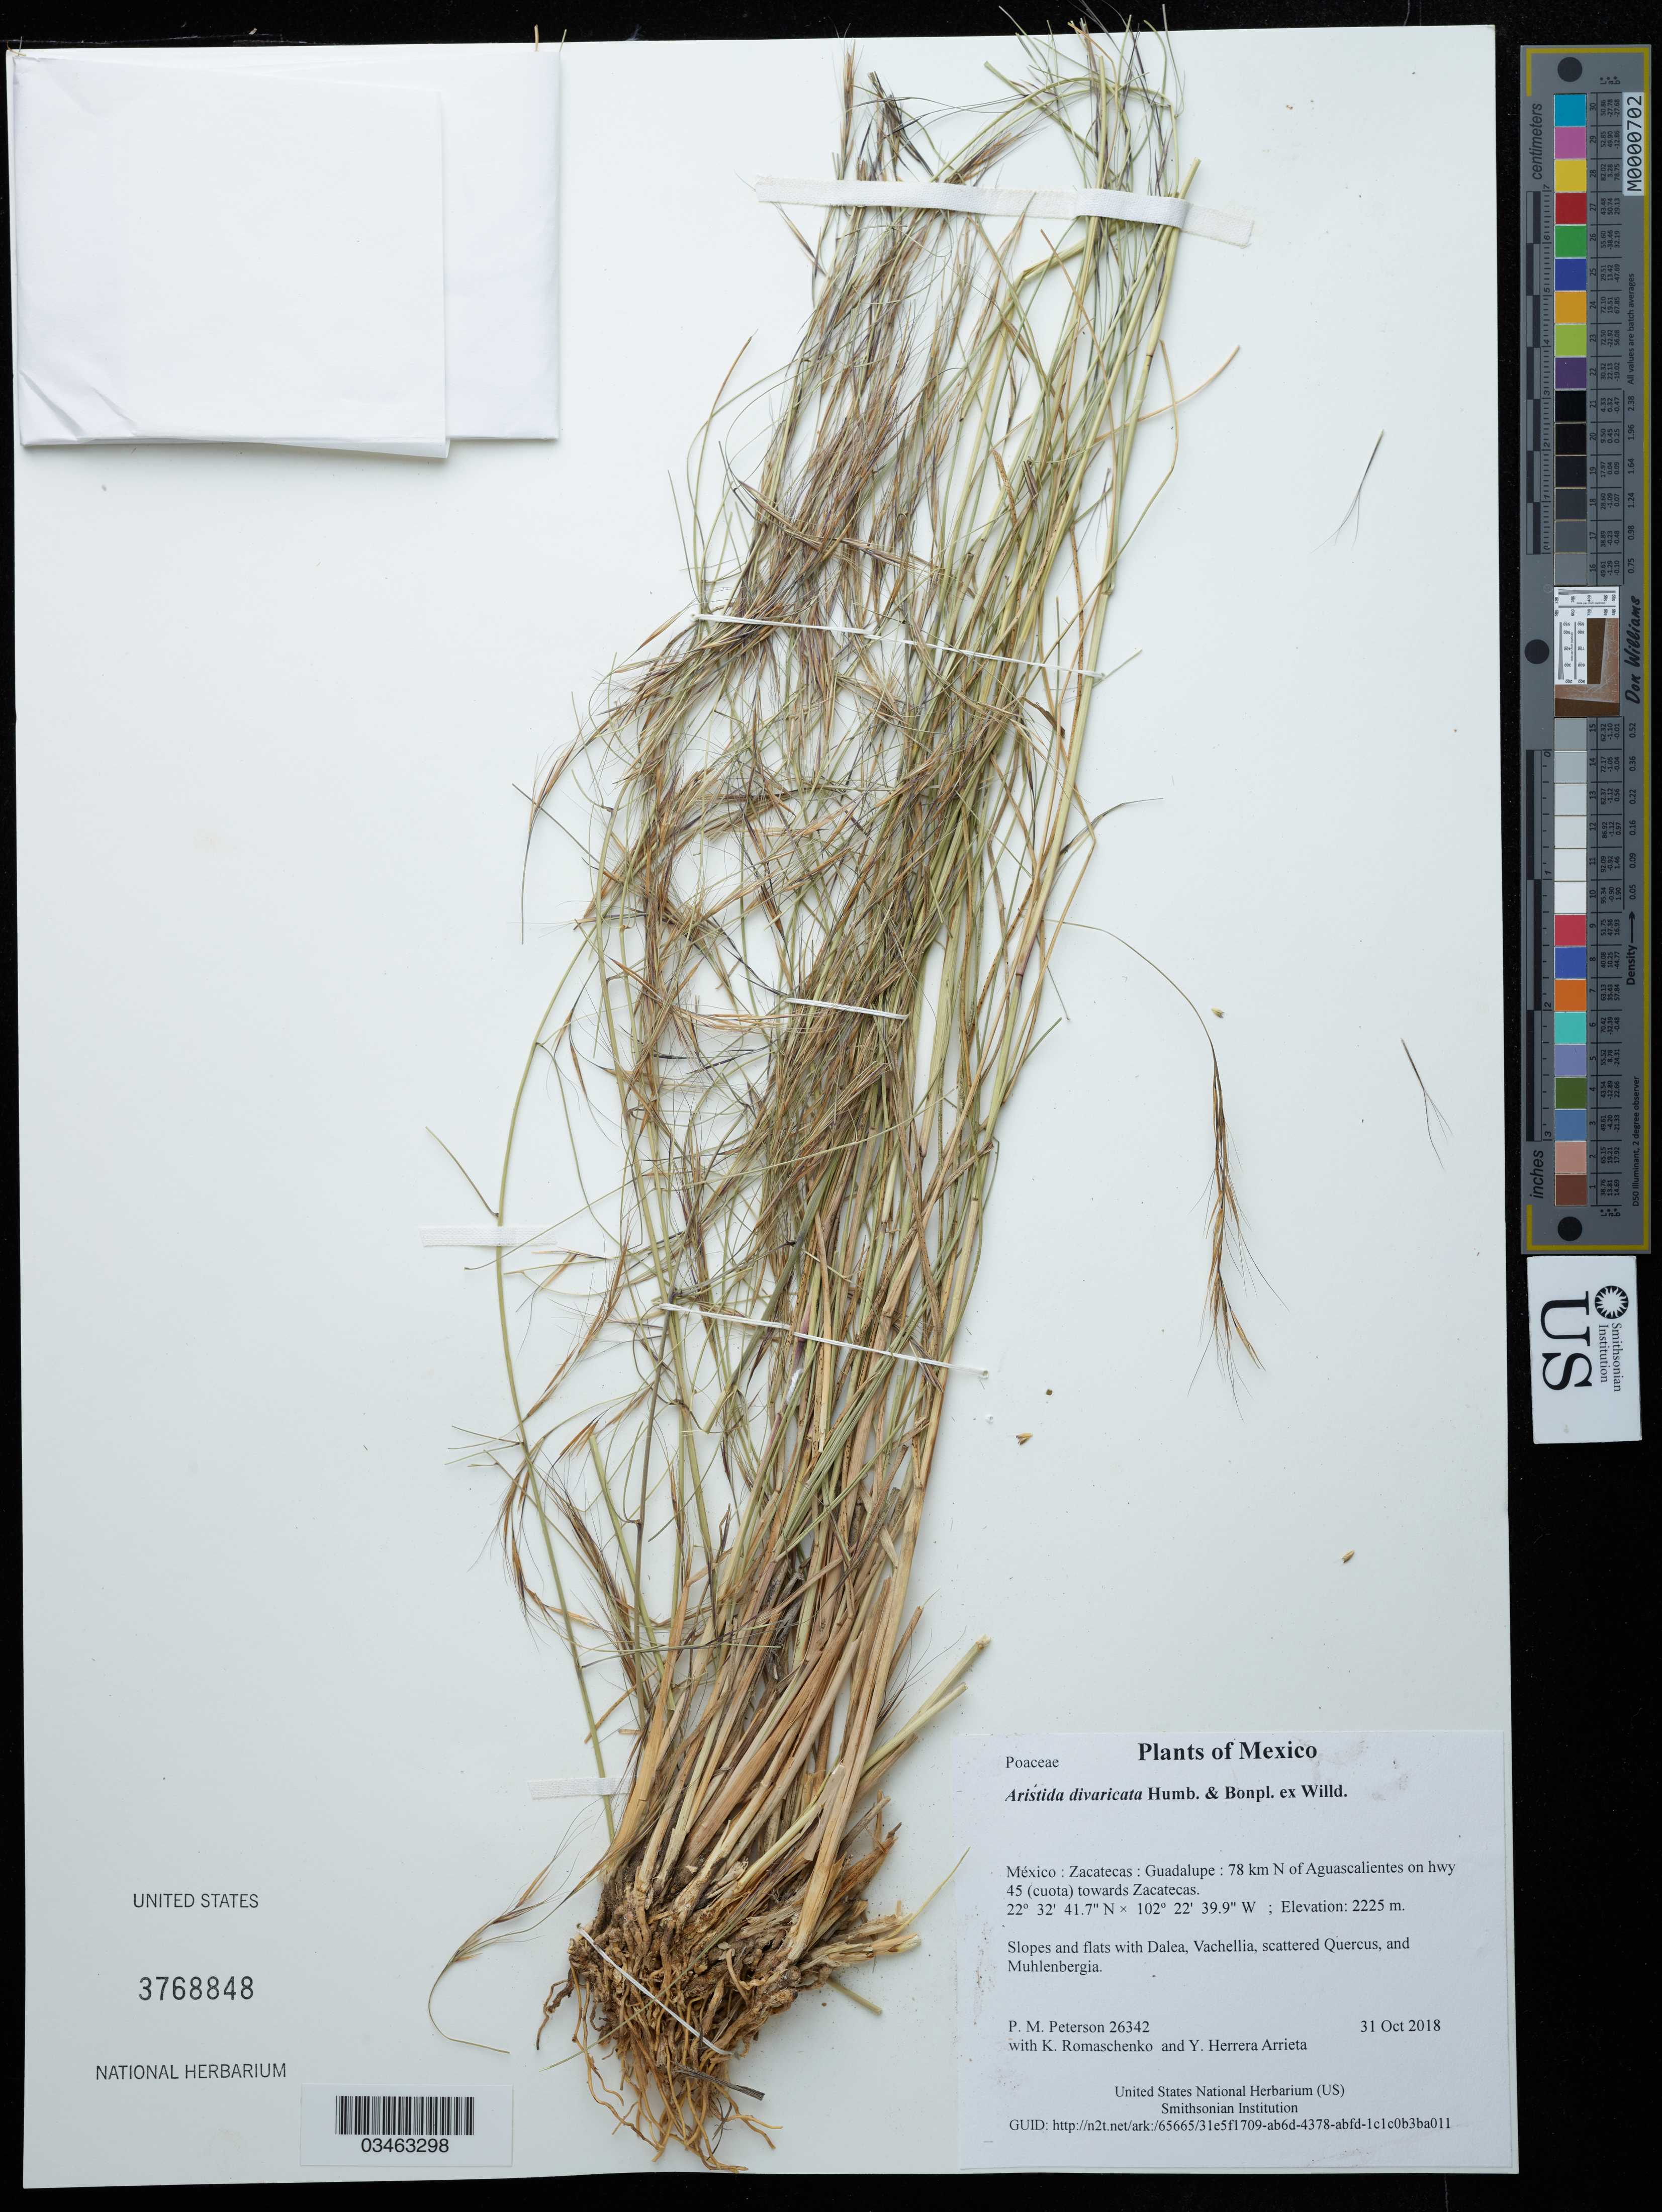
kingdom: Plantae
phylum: Tracheophyta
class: Liliopsida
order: Poales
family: Poaceae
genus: Aristida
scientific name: Aristida divaricata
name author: Humb. & Bonpl. ex Willd.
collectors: P. M. Peterson, K. Romaschenko & Y. Herrera Arrieta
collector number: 26342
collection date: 2018-10-31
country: México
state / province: Zacatecas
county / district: Guadalupe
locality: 78 km N of Aguascalientes on hwy 45 (cuota) towards Zacatecas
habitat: Slopes and flats with Dalea, Vachellia, scattered Quercus, and Muhlenbergia.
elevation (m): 2225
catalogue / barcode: US 3768848